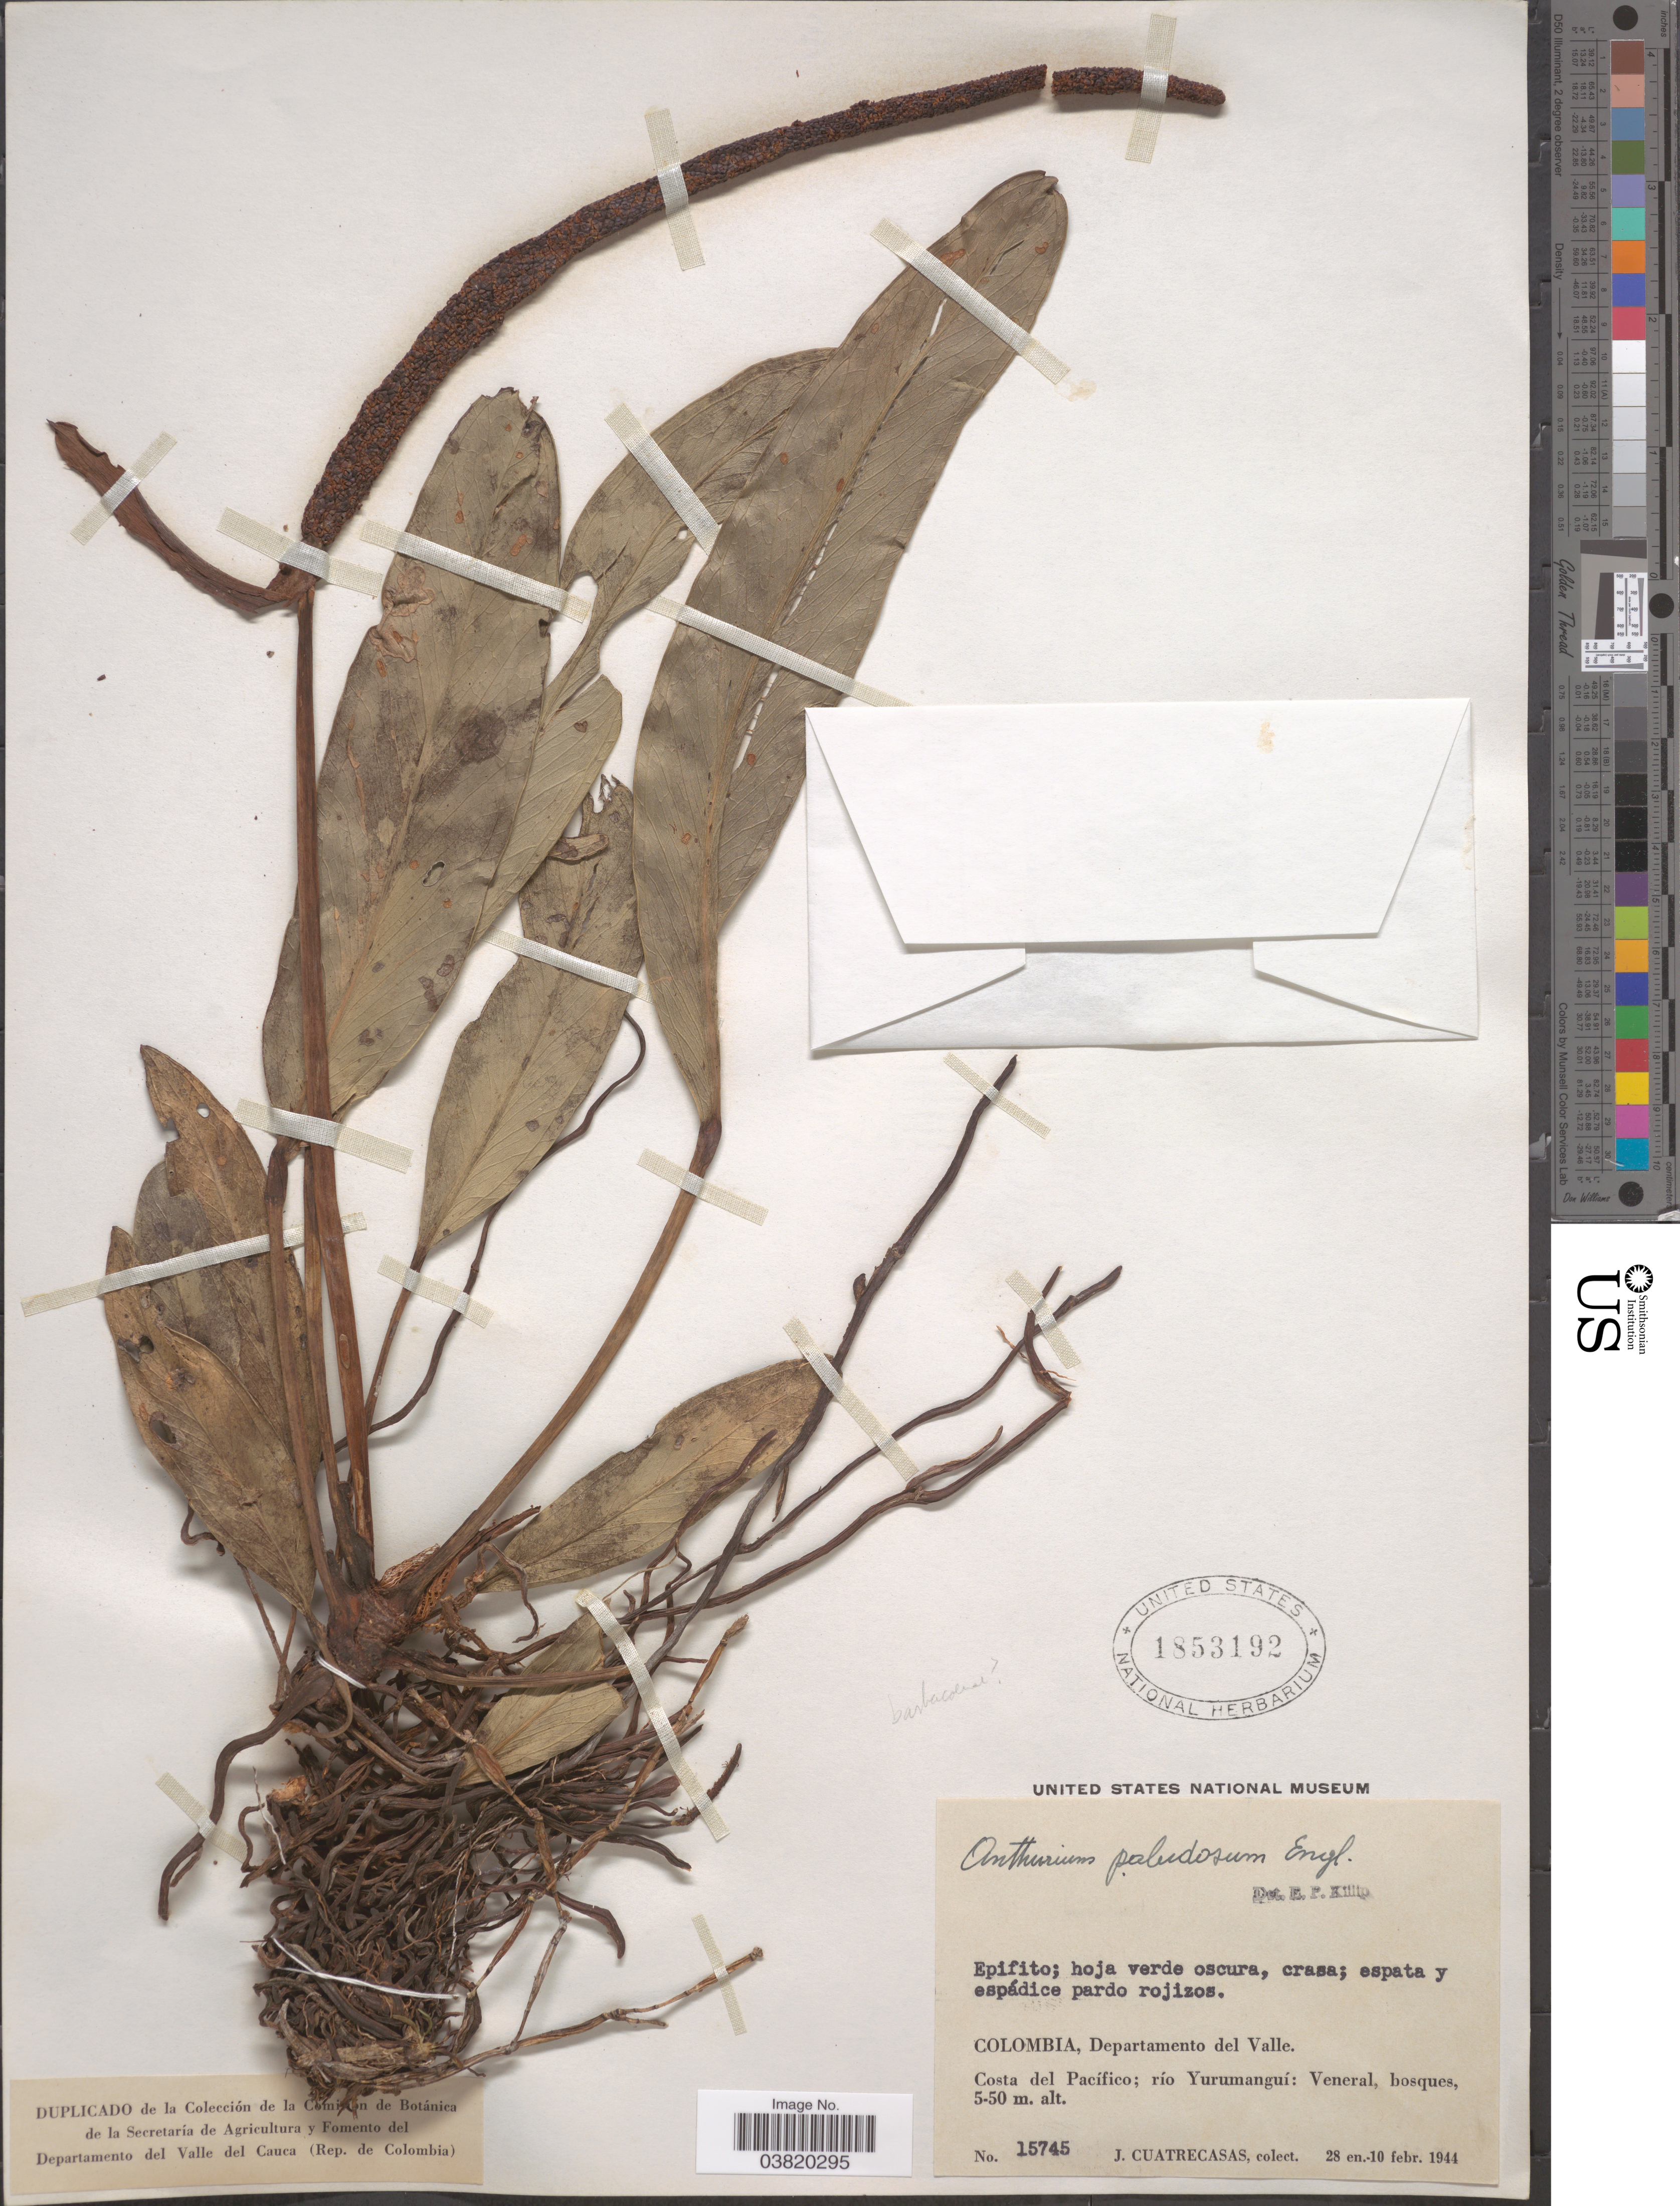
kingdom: Plantae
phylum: Tracheophyta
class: Liliopsida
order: Alismatales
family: Araceae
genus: Anthurium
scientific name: Anthurium paludosum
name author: Engl.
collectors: J. Cuatrecasas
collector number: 15745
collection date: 1944-01-28/1944-02-10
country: Colombia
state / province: Valle del Cauca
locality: Departamento del Valle. Costa del Pacífico; río Yurumanguí.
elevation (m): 5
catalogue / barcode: US 1853192